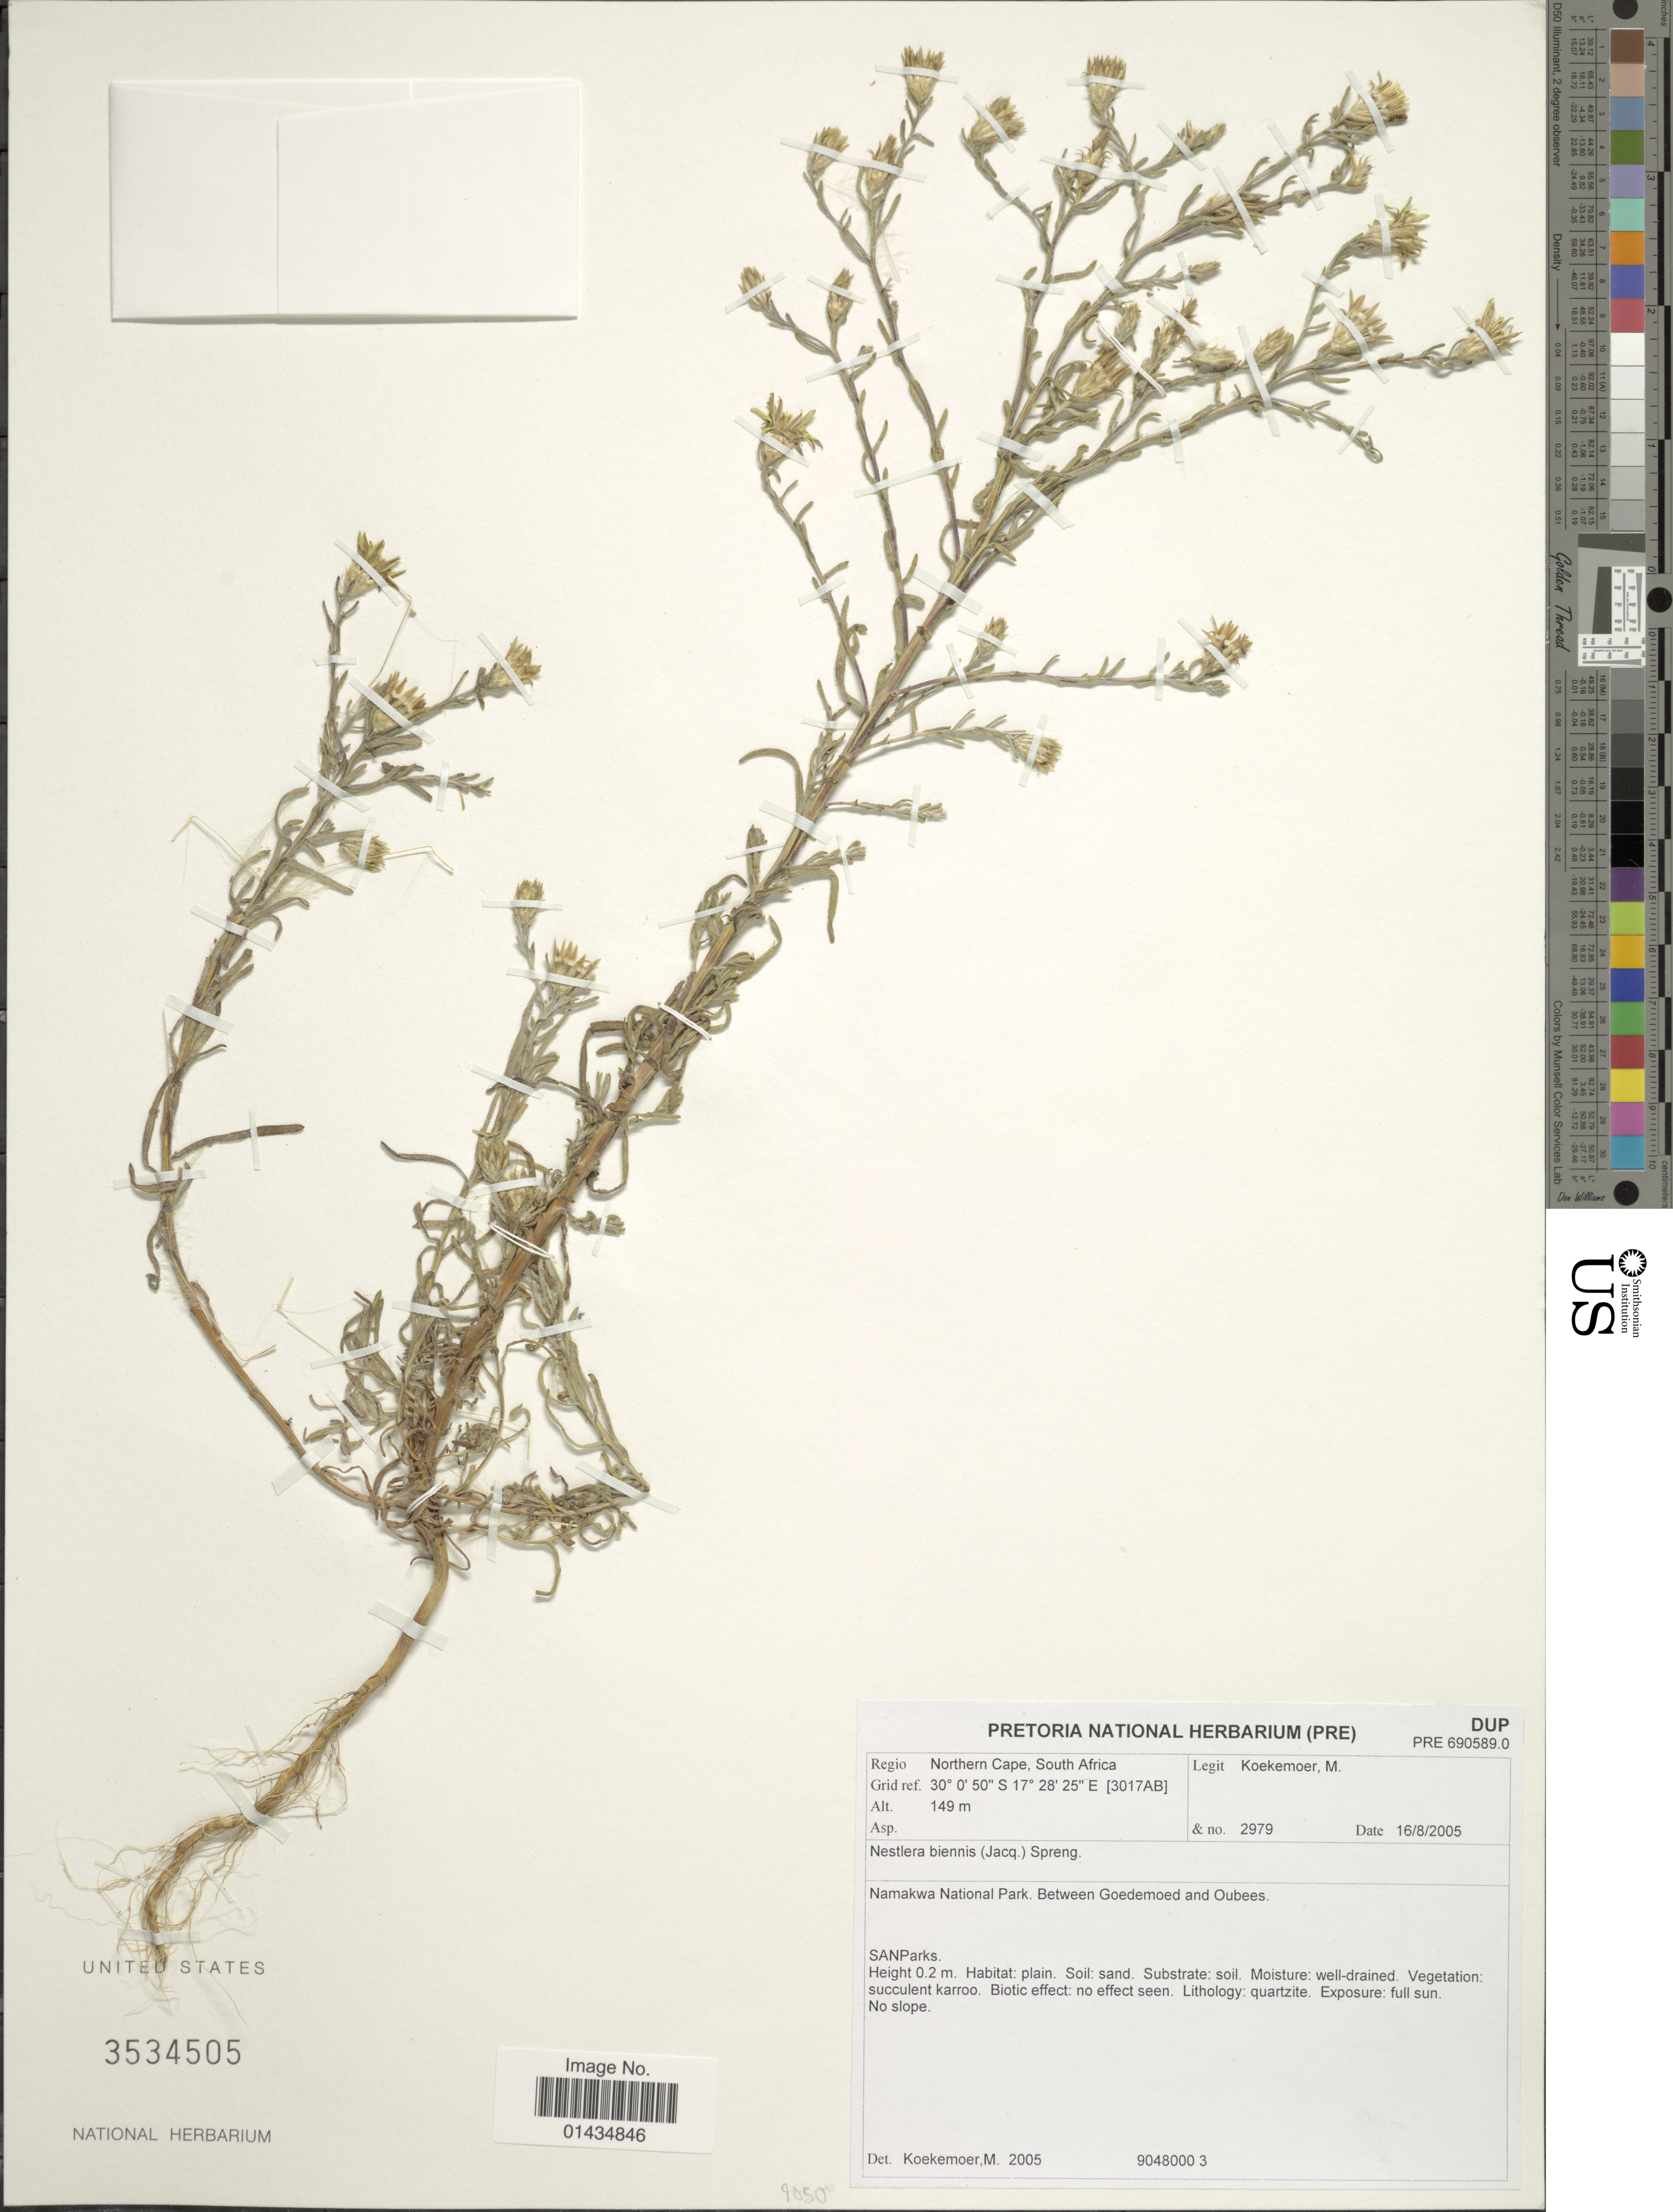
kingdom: Plantae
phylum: Tracheophyta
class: Magnoliopsida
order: Asterales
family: Asteraceae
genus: Nestlera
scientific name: Nestlera biennis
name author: (Jacq.) Spreng.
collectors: M. Koekemoer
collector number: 2979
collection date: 2005-08-16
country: South Africa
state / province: Northern Cape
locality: Namakwa National Park, between Goedemoed and Qubees, Sandparks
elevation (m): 149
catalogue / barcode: US 3534505